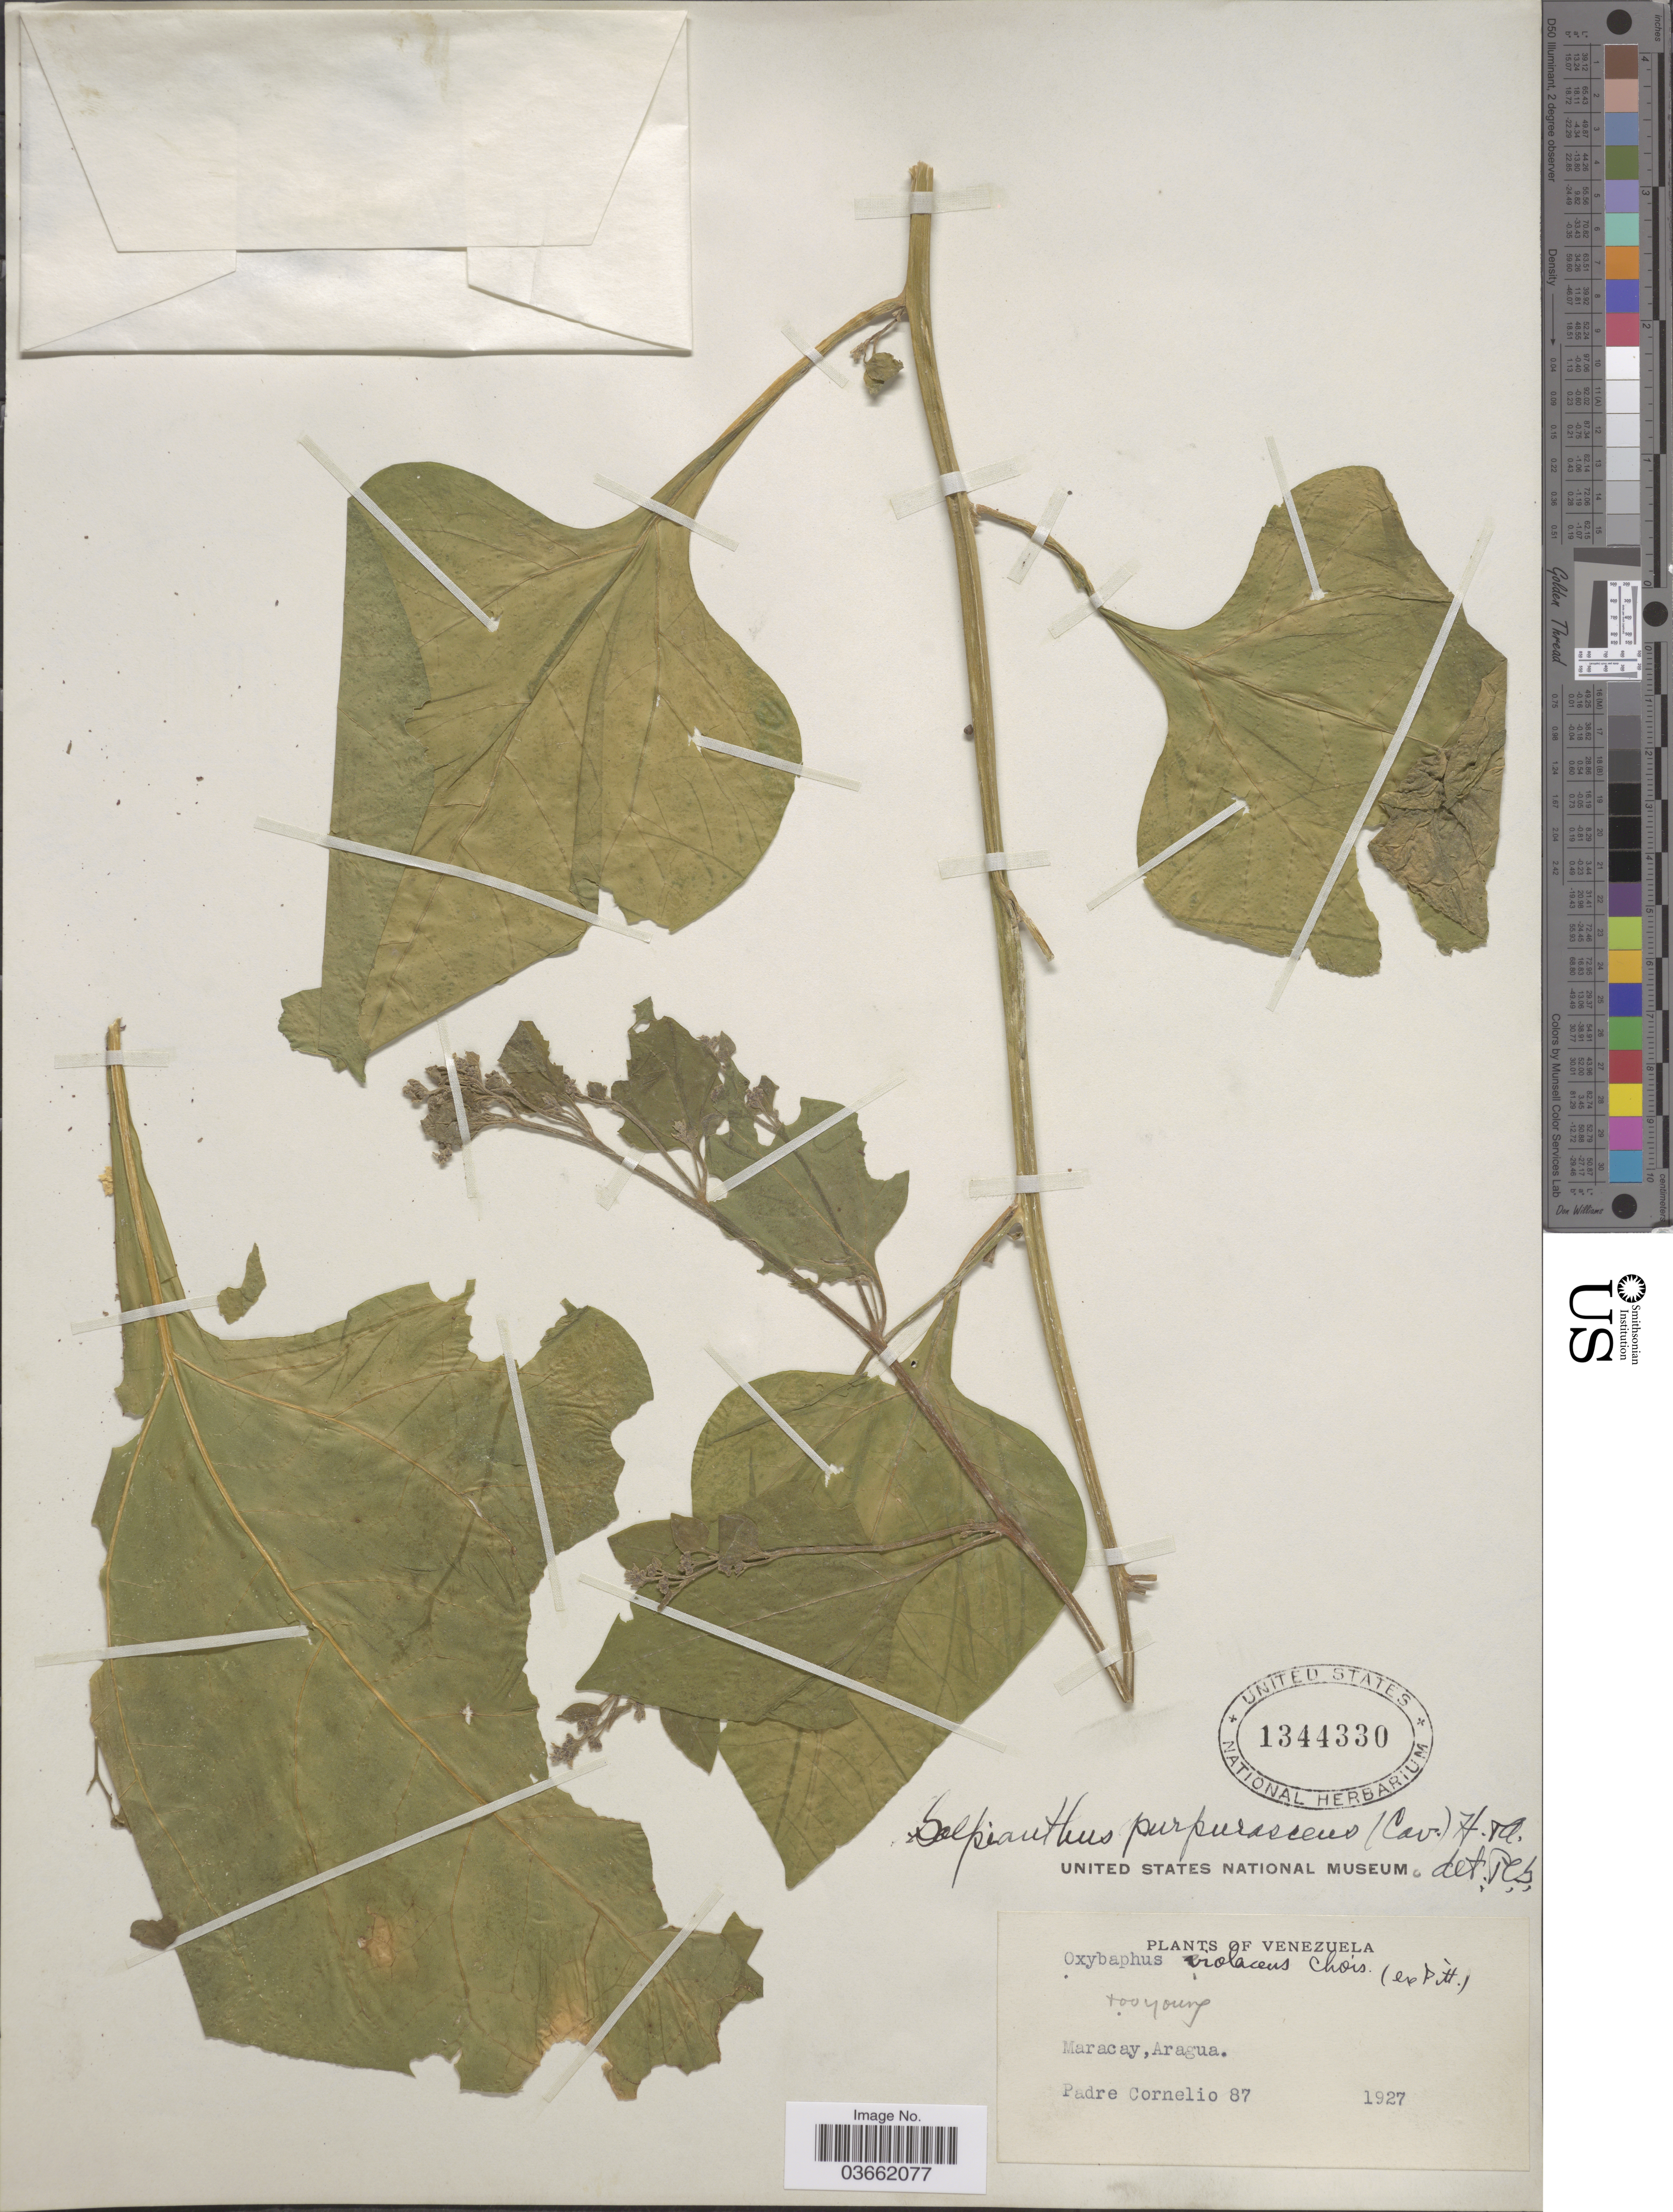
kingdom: Plantae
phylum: Tracheophyta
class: Magnoliopsida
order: Caryophyllales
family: Nyctaginaceae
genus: Salpianthus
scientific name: Salpianthus purpurascens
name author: (Cav. ex Lag.) Hook. & Arn.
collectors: P. Cornelio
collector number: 87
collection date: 1927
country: Venezuela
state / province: Aragua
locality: Maracay.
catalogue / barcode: US 1344330